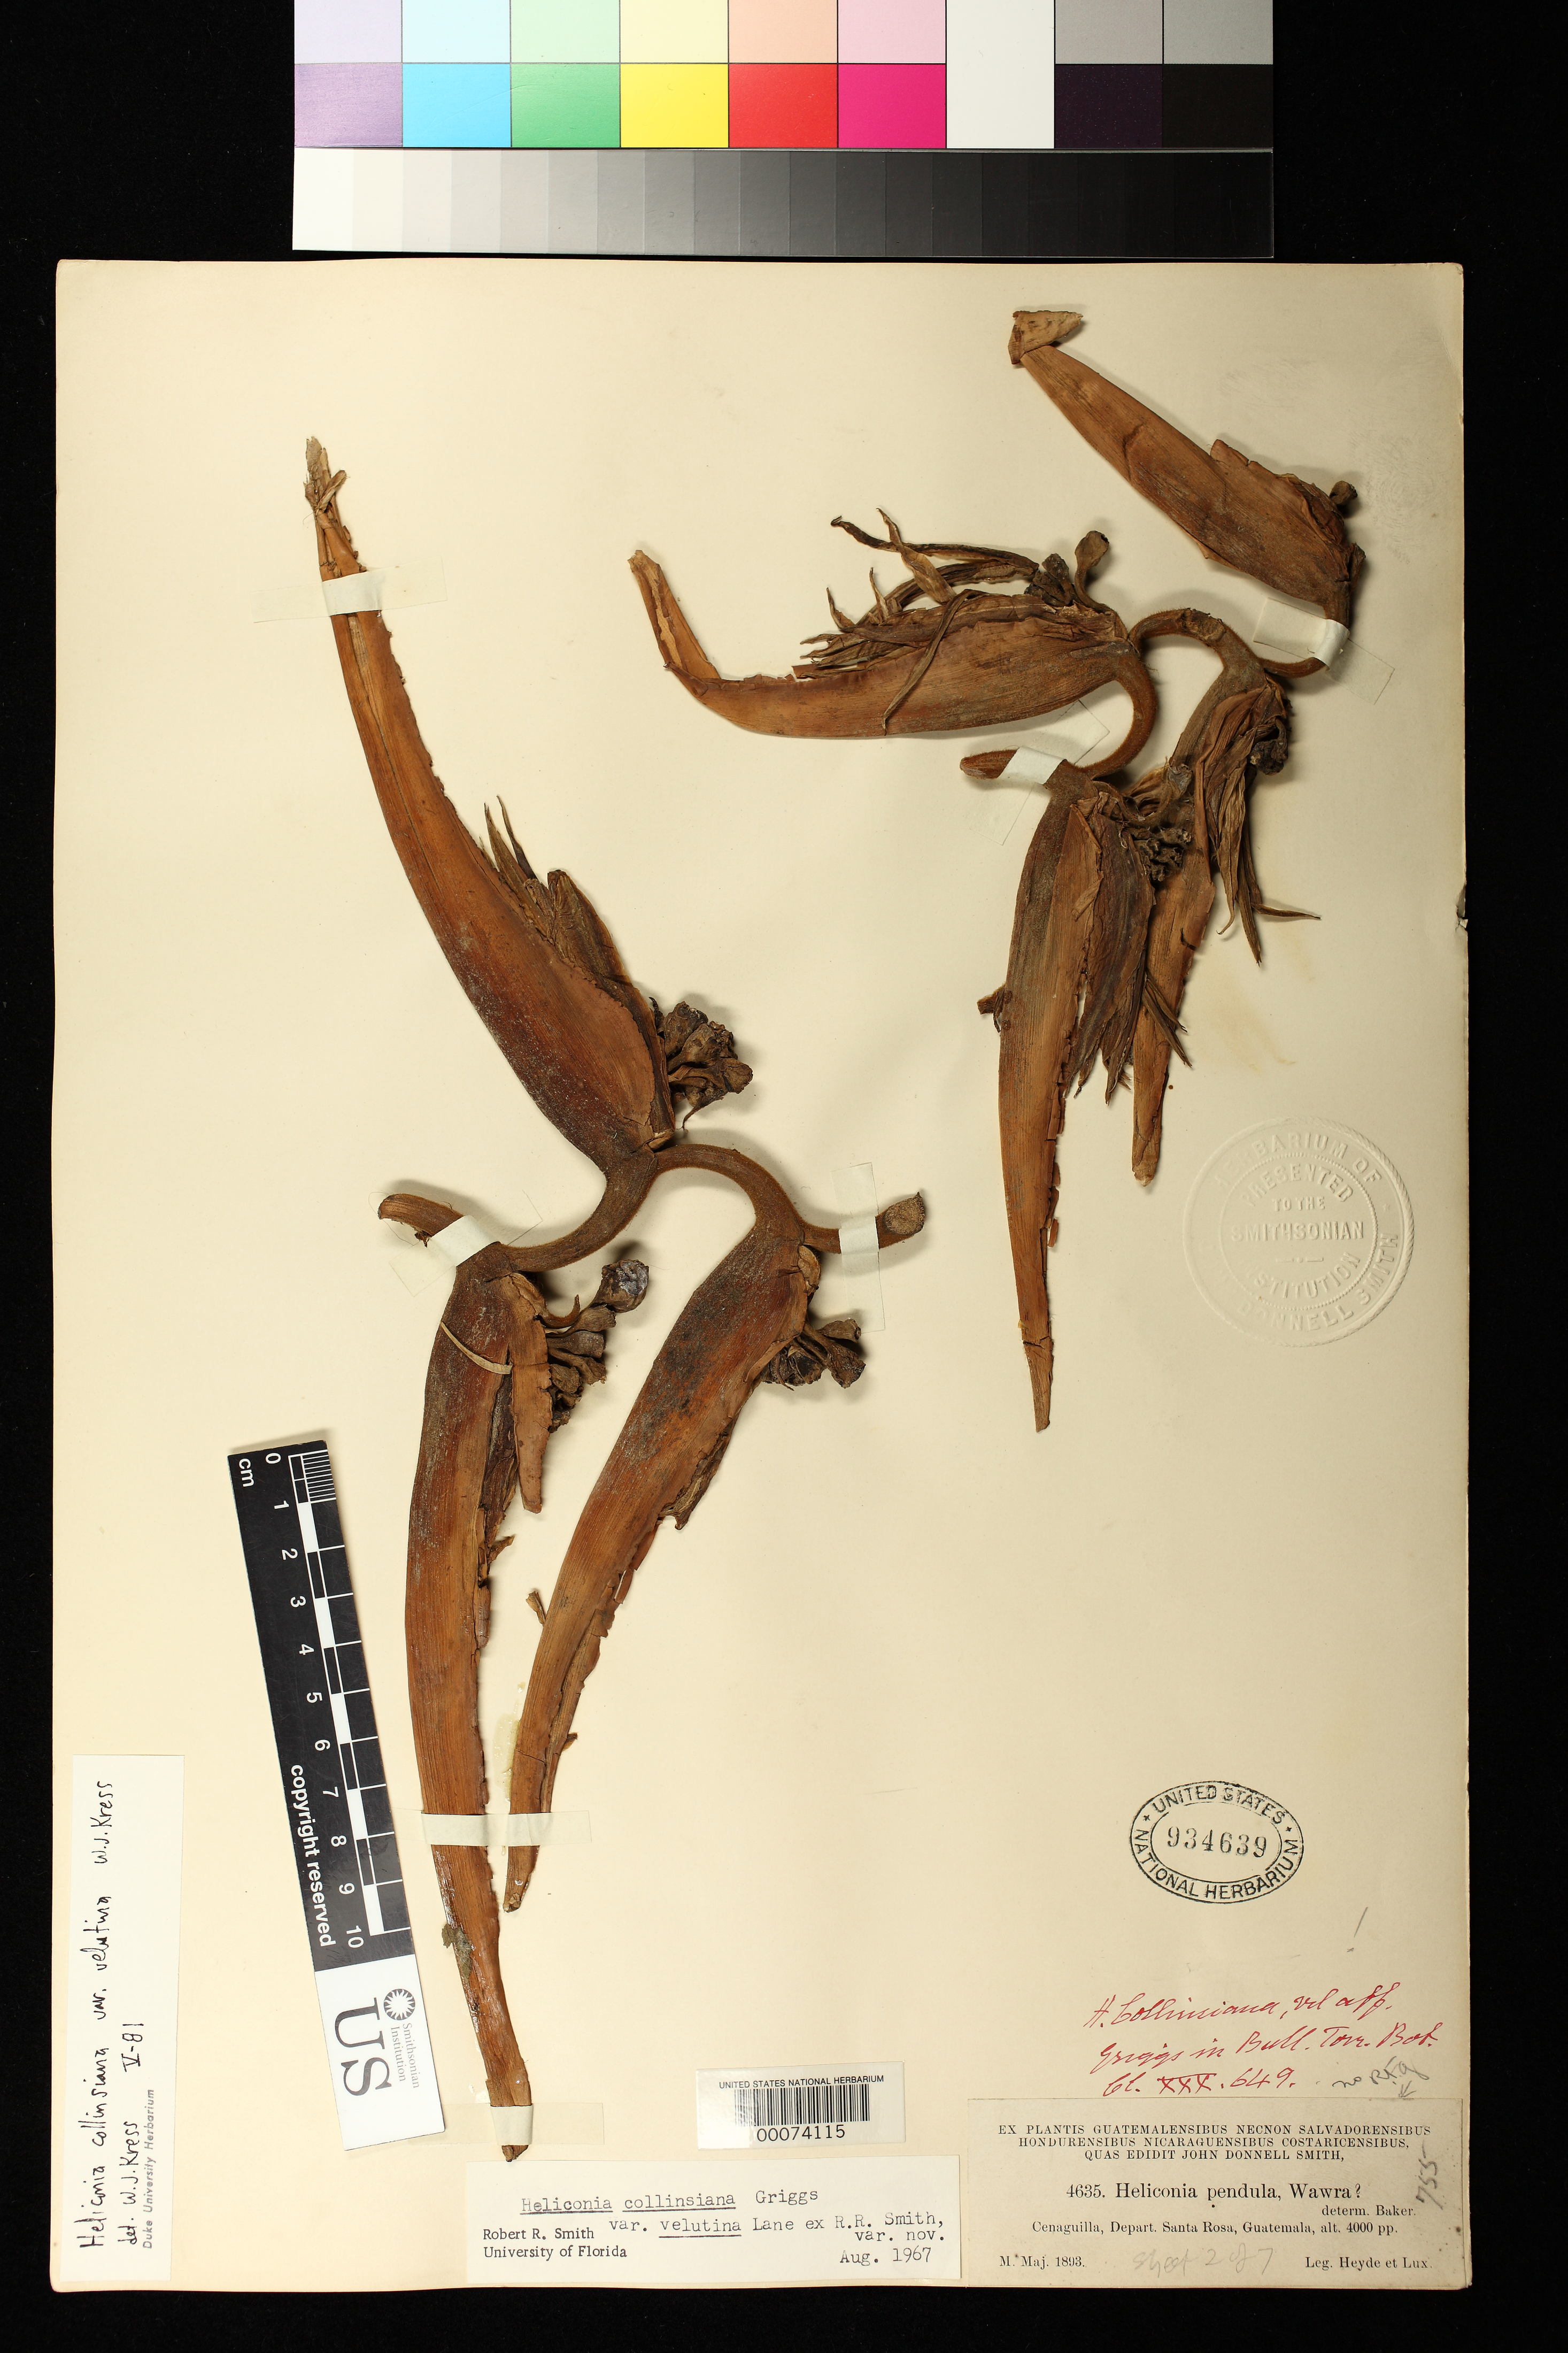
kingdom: Plantae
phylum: Tracheophyta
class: Liliopsida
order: Zingiberales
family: Heliconiaceae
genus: Heliconia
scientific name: Heliconia collinsiana var. velutina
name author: W.J. Kress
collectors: E. T. Heyde & E. Lux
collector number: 4635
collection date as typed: May 1893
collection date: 1893-05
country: Guatemala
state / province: Santa Rosa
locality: Cenaguilla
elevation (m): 1219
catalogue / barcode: US 934639